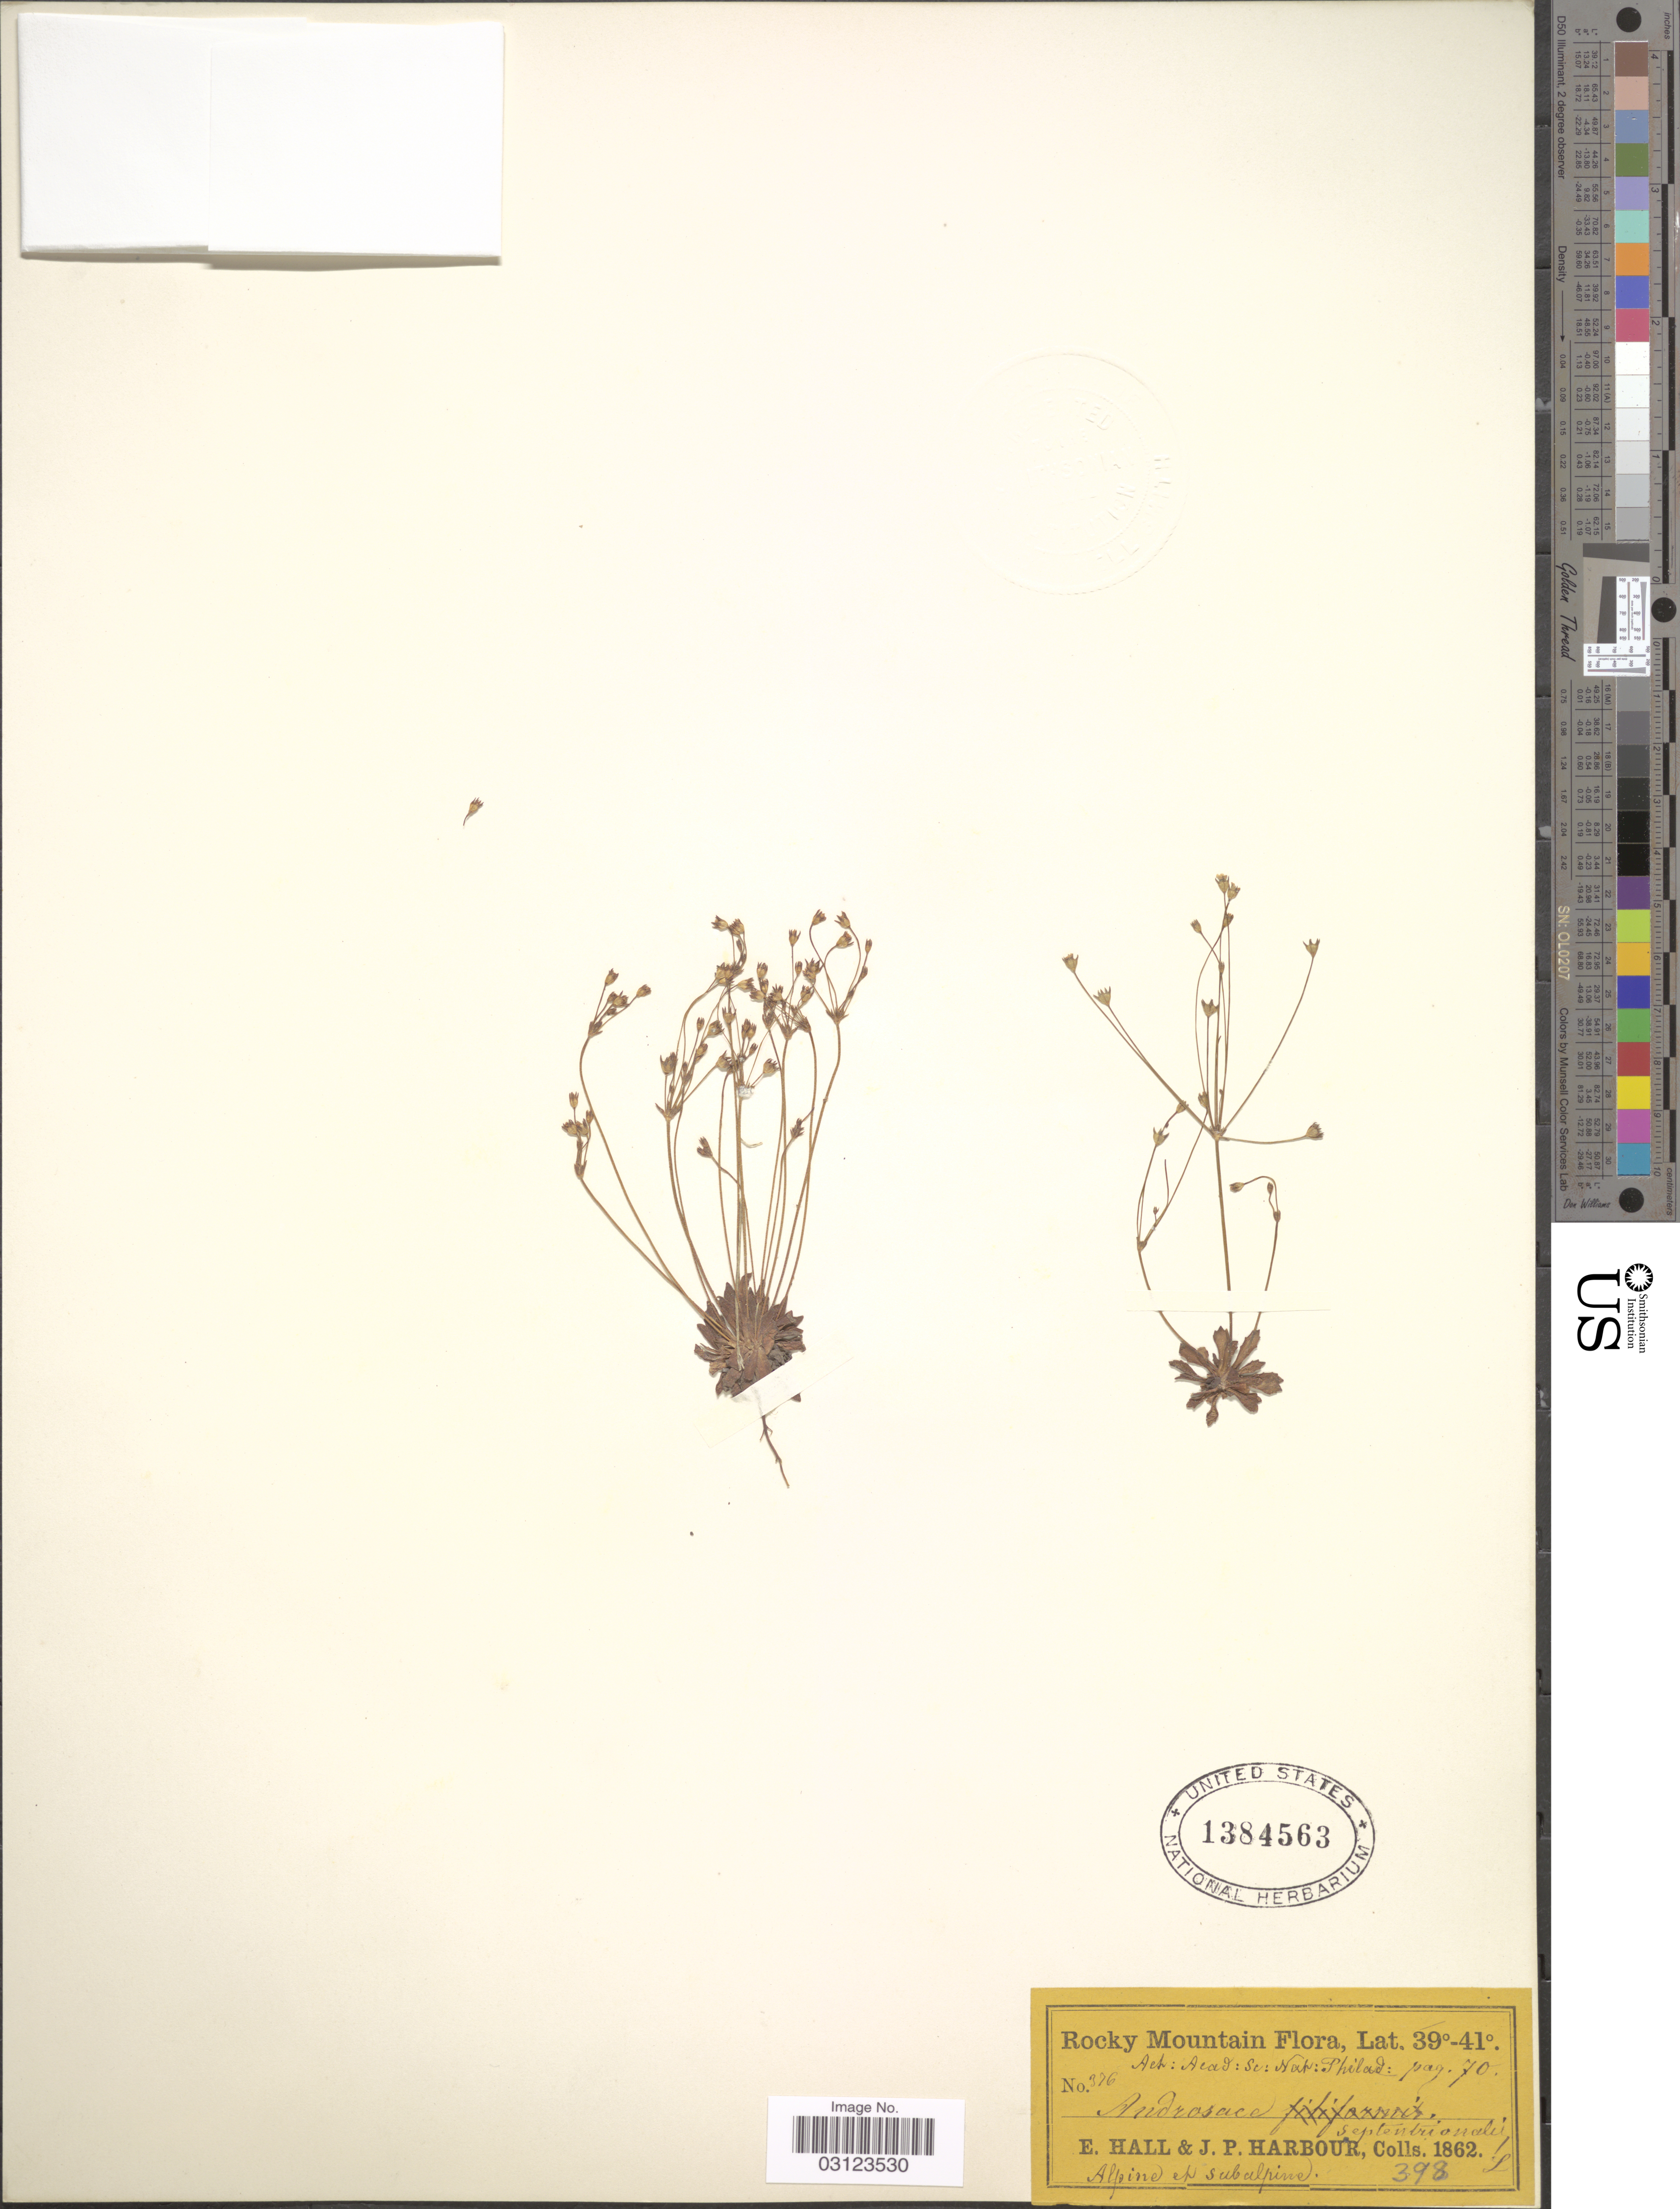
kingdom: Plantae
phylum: Tracheophyta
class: Magnoliopsida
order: Ericales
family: Primulaceae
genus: Androsace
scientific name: Androsace septentrionalis var. puberulenta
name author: (Rydb.) R. Knuth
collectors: E. Hall & J. Harbour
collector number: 376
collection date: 1862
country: United States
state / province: Colorado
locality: Rocky Mtns. Alpine et subalpine.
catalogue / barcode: US 1384563